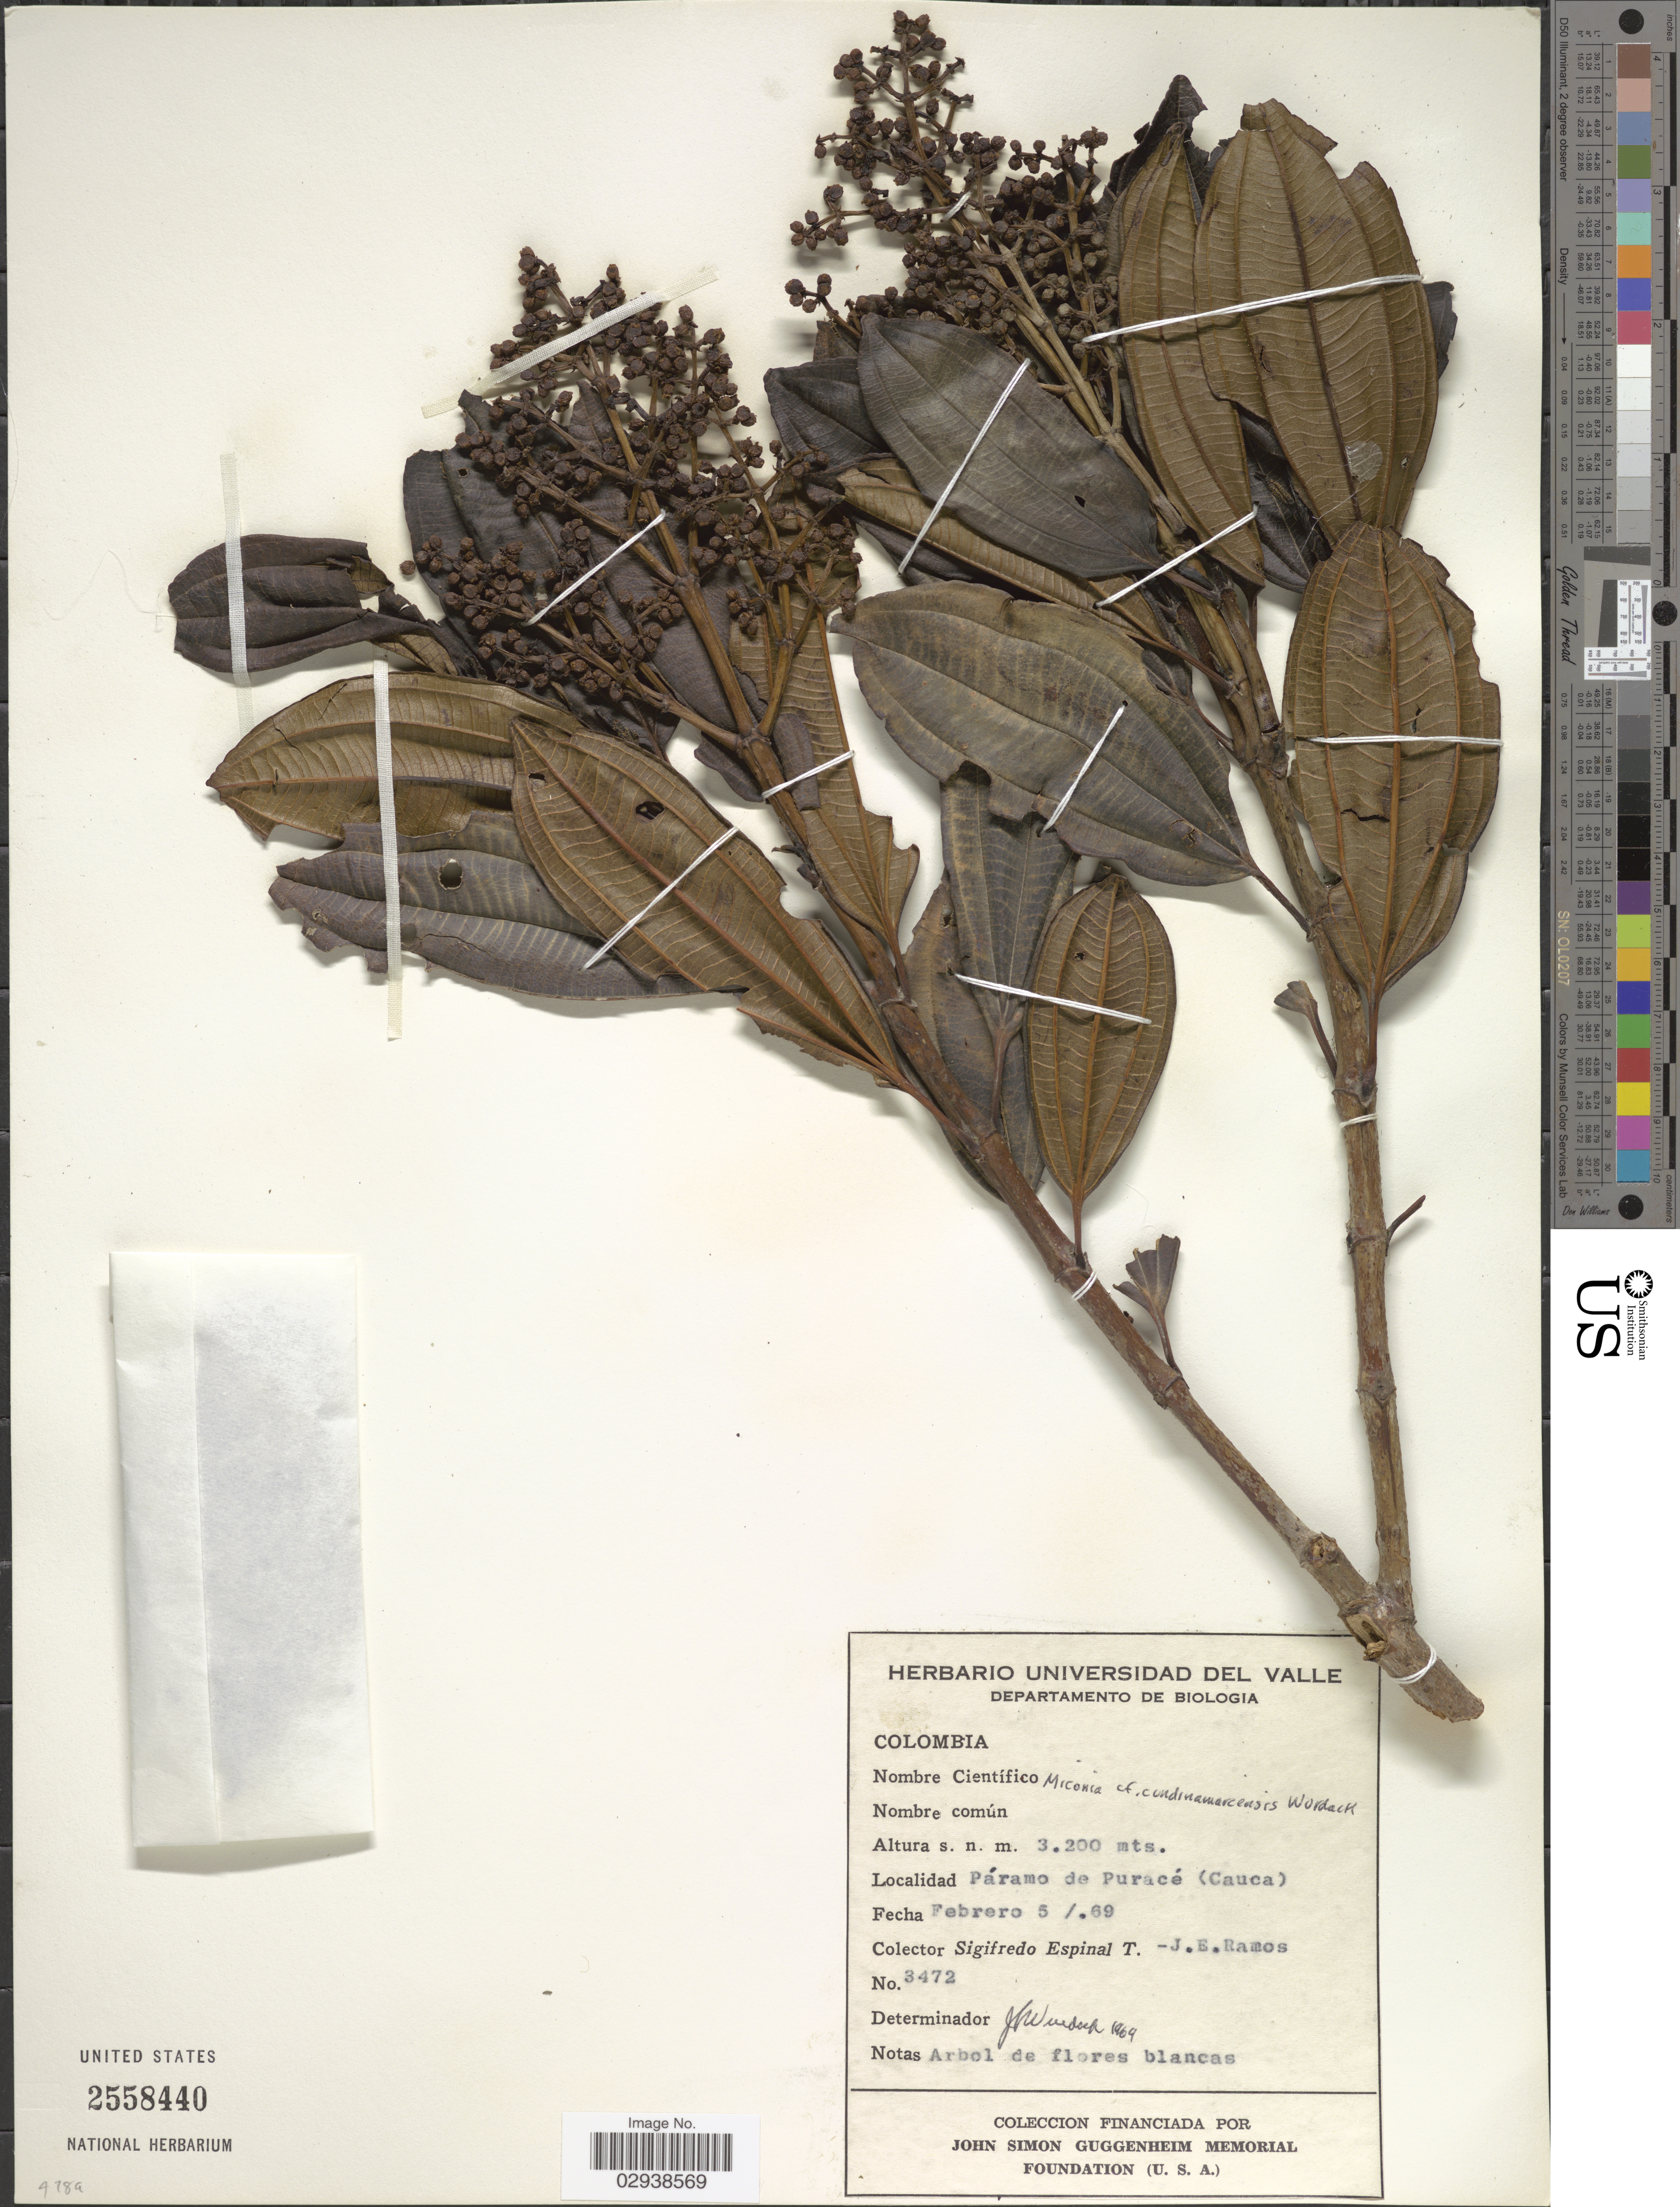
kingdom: Plantae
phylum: Tracheophyta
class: Magnoliopsida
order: Myrtales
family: Melastomataceae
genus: Miconia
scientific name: Miconia cundinamarcensis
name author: Wurdack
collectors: S. Espinal & J. E. Ramos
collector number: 3472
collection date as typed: Transcribed d/m/y: 5/2/69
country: Colombia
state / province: Cauca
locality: Páramo de Puracé (Cauca).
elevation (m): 3200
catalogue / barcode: US 2558440